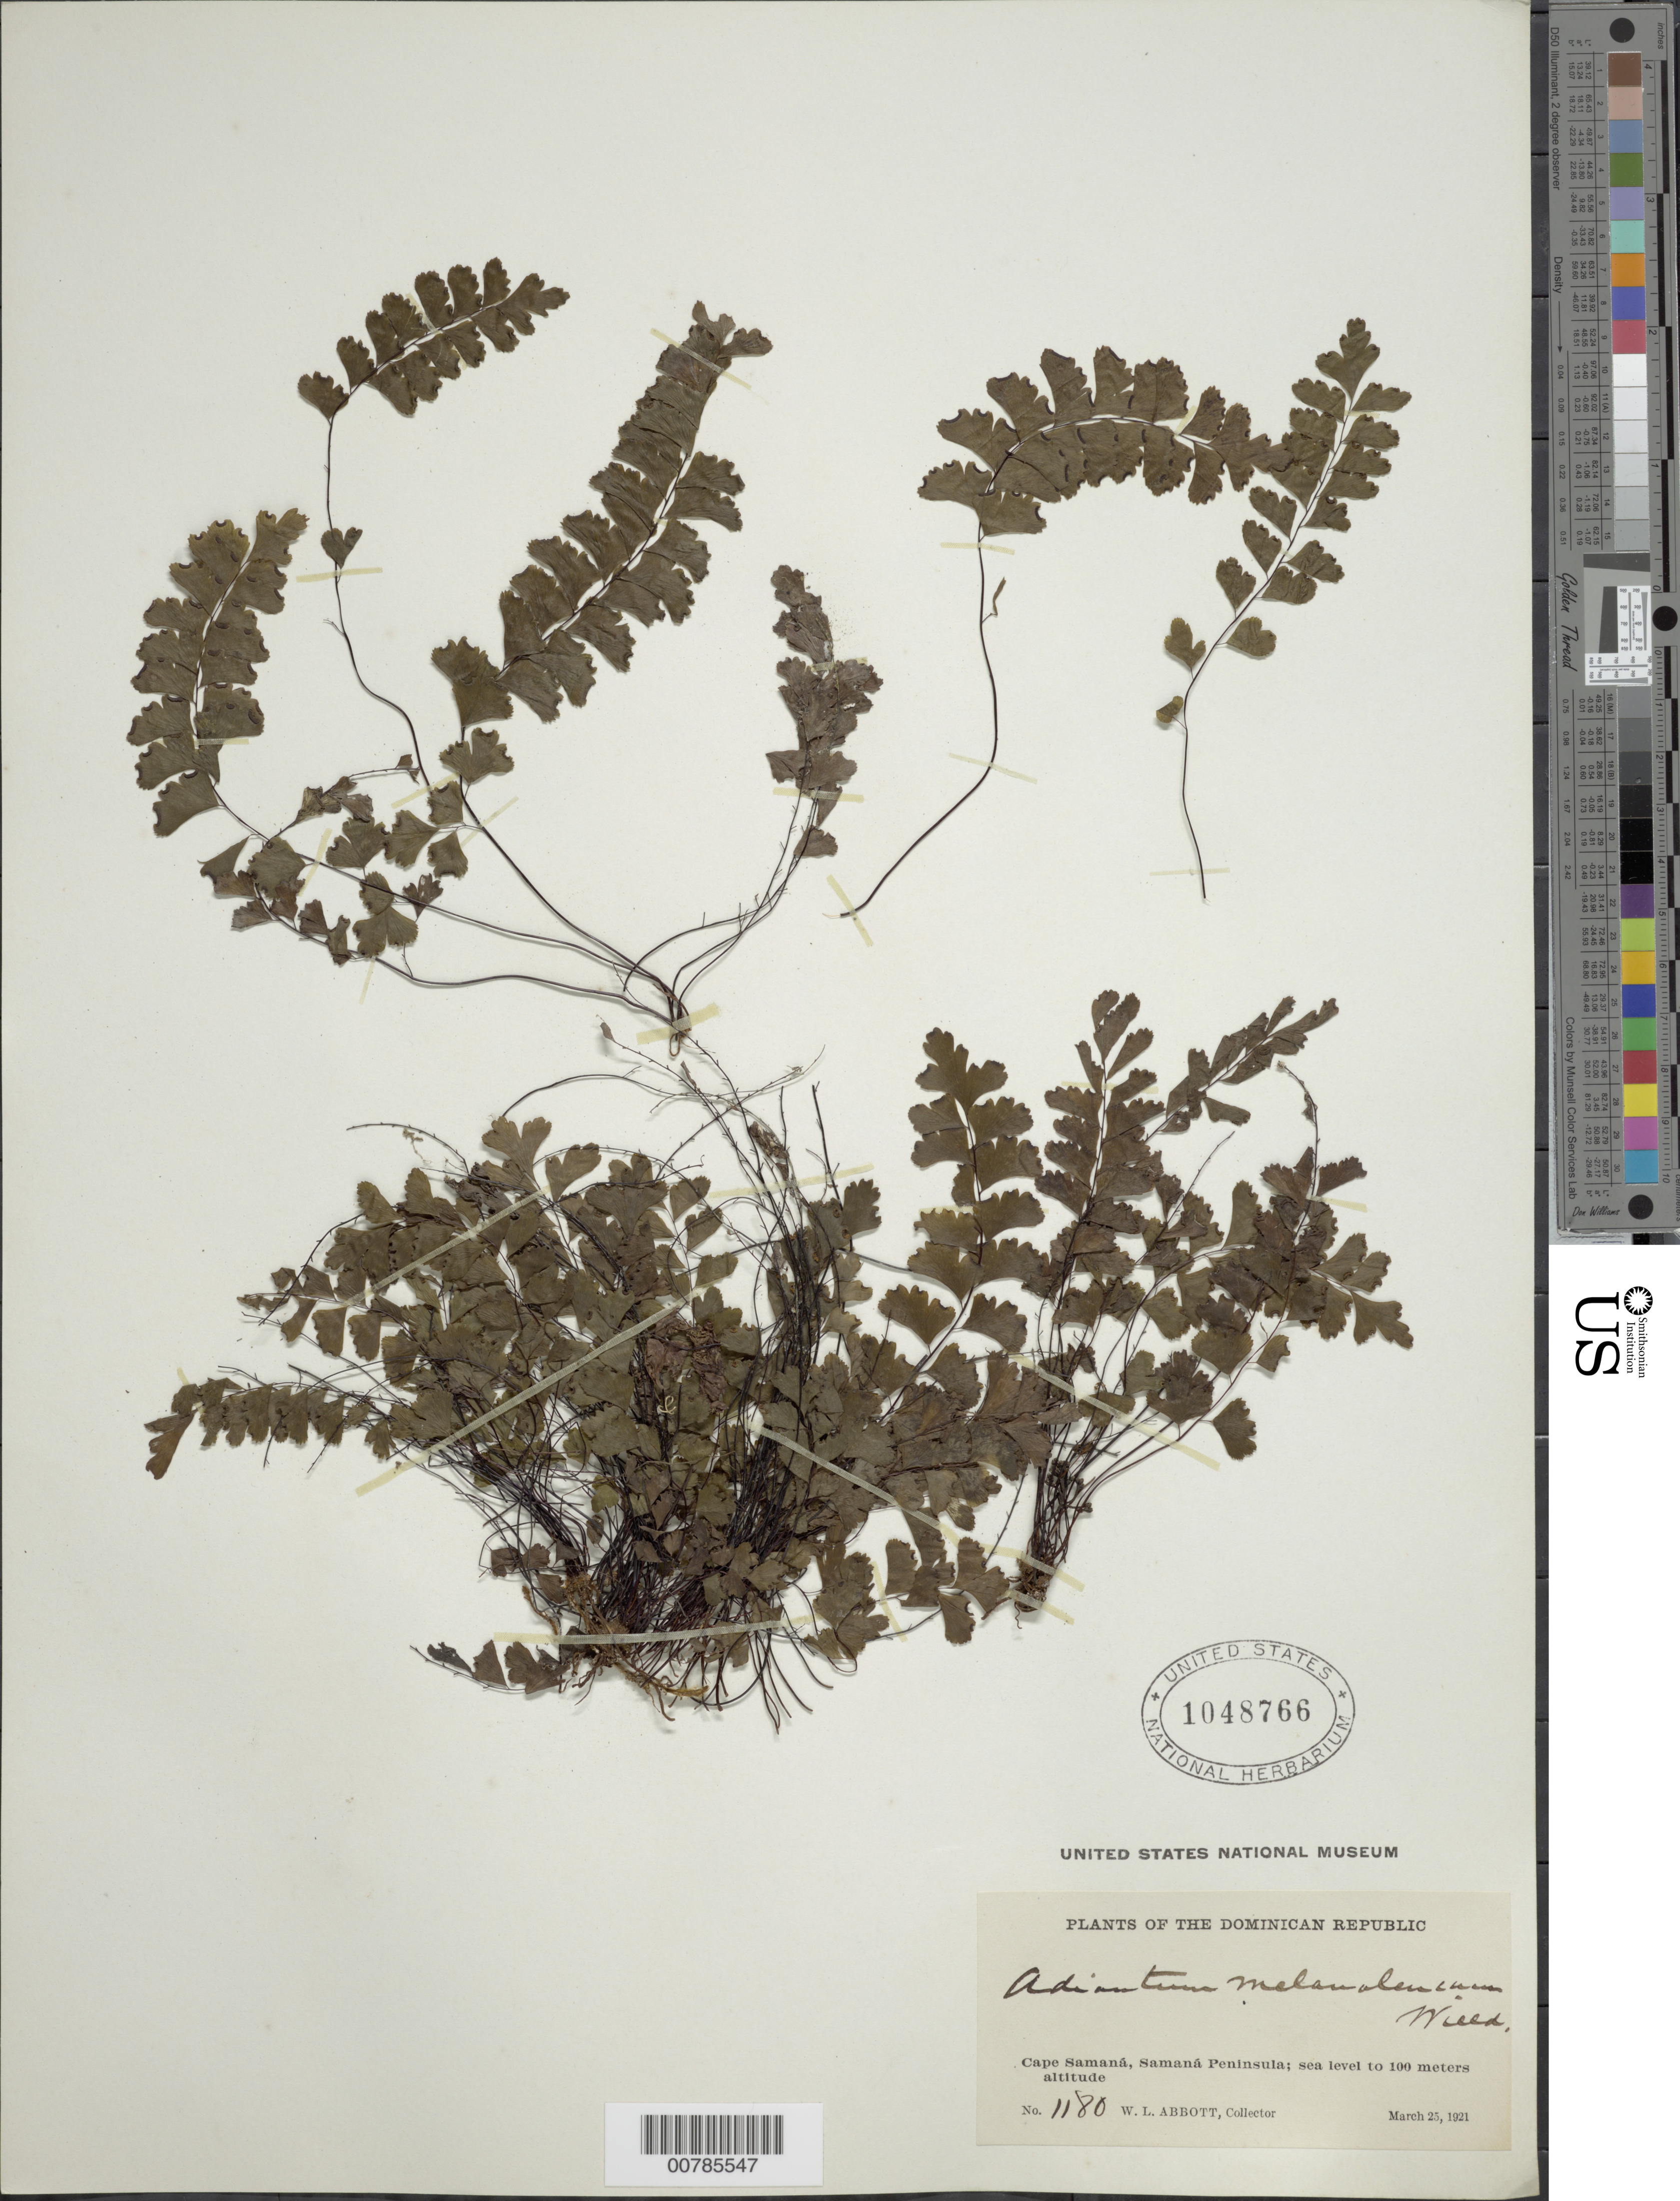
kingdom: Plantae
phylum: Tracheophyta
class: Polypodiopsida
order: Polypodiales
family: Pteridaceae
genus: Adiantum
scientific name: Adiantum melanoleucum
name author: Willd.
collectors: W. L. Abbott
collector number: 1180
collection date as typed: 25 Mar 1910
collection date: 1910-03-25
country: Dominican Republic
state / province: Samana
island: Hispaniola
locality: Cape Samaná, Samaná Peninsula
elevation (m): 0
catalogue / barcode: US 1048766